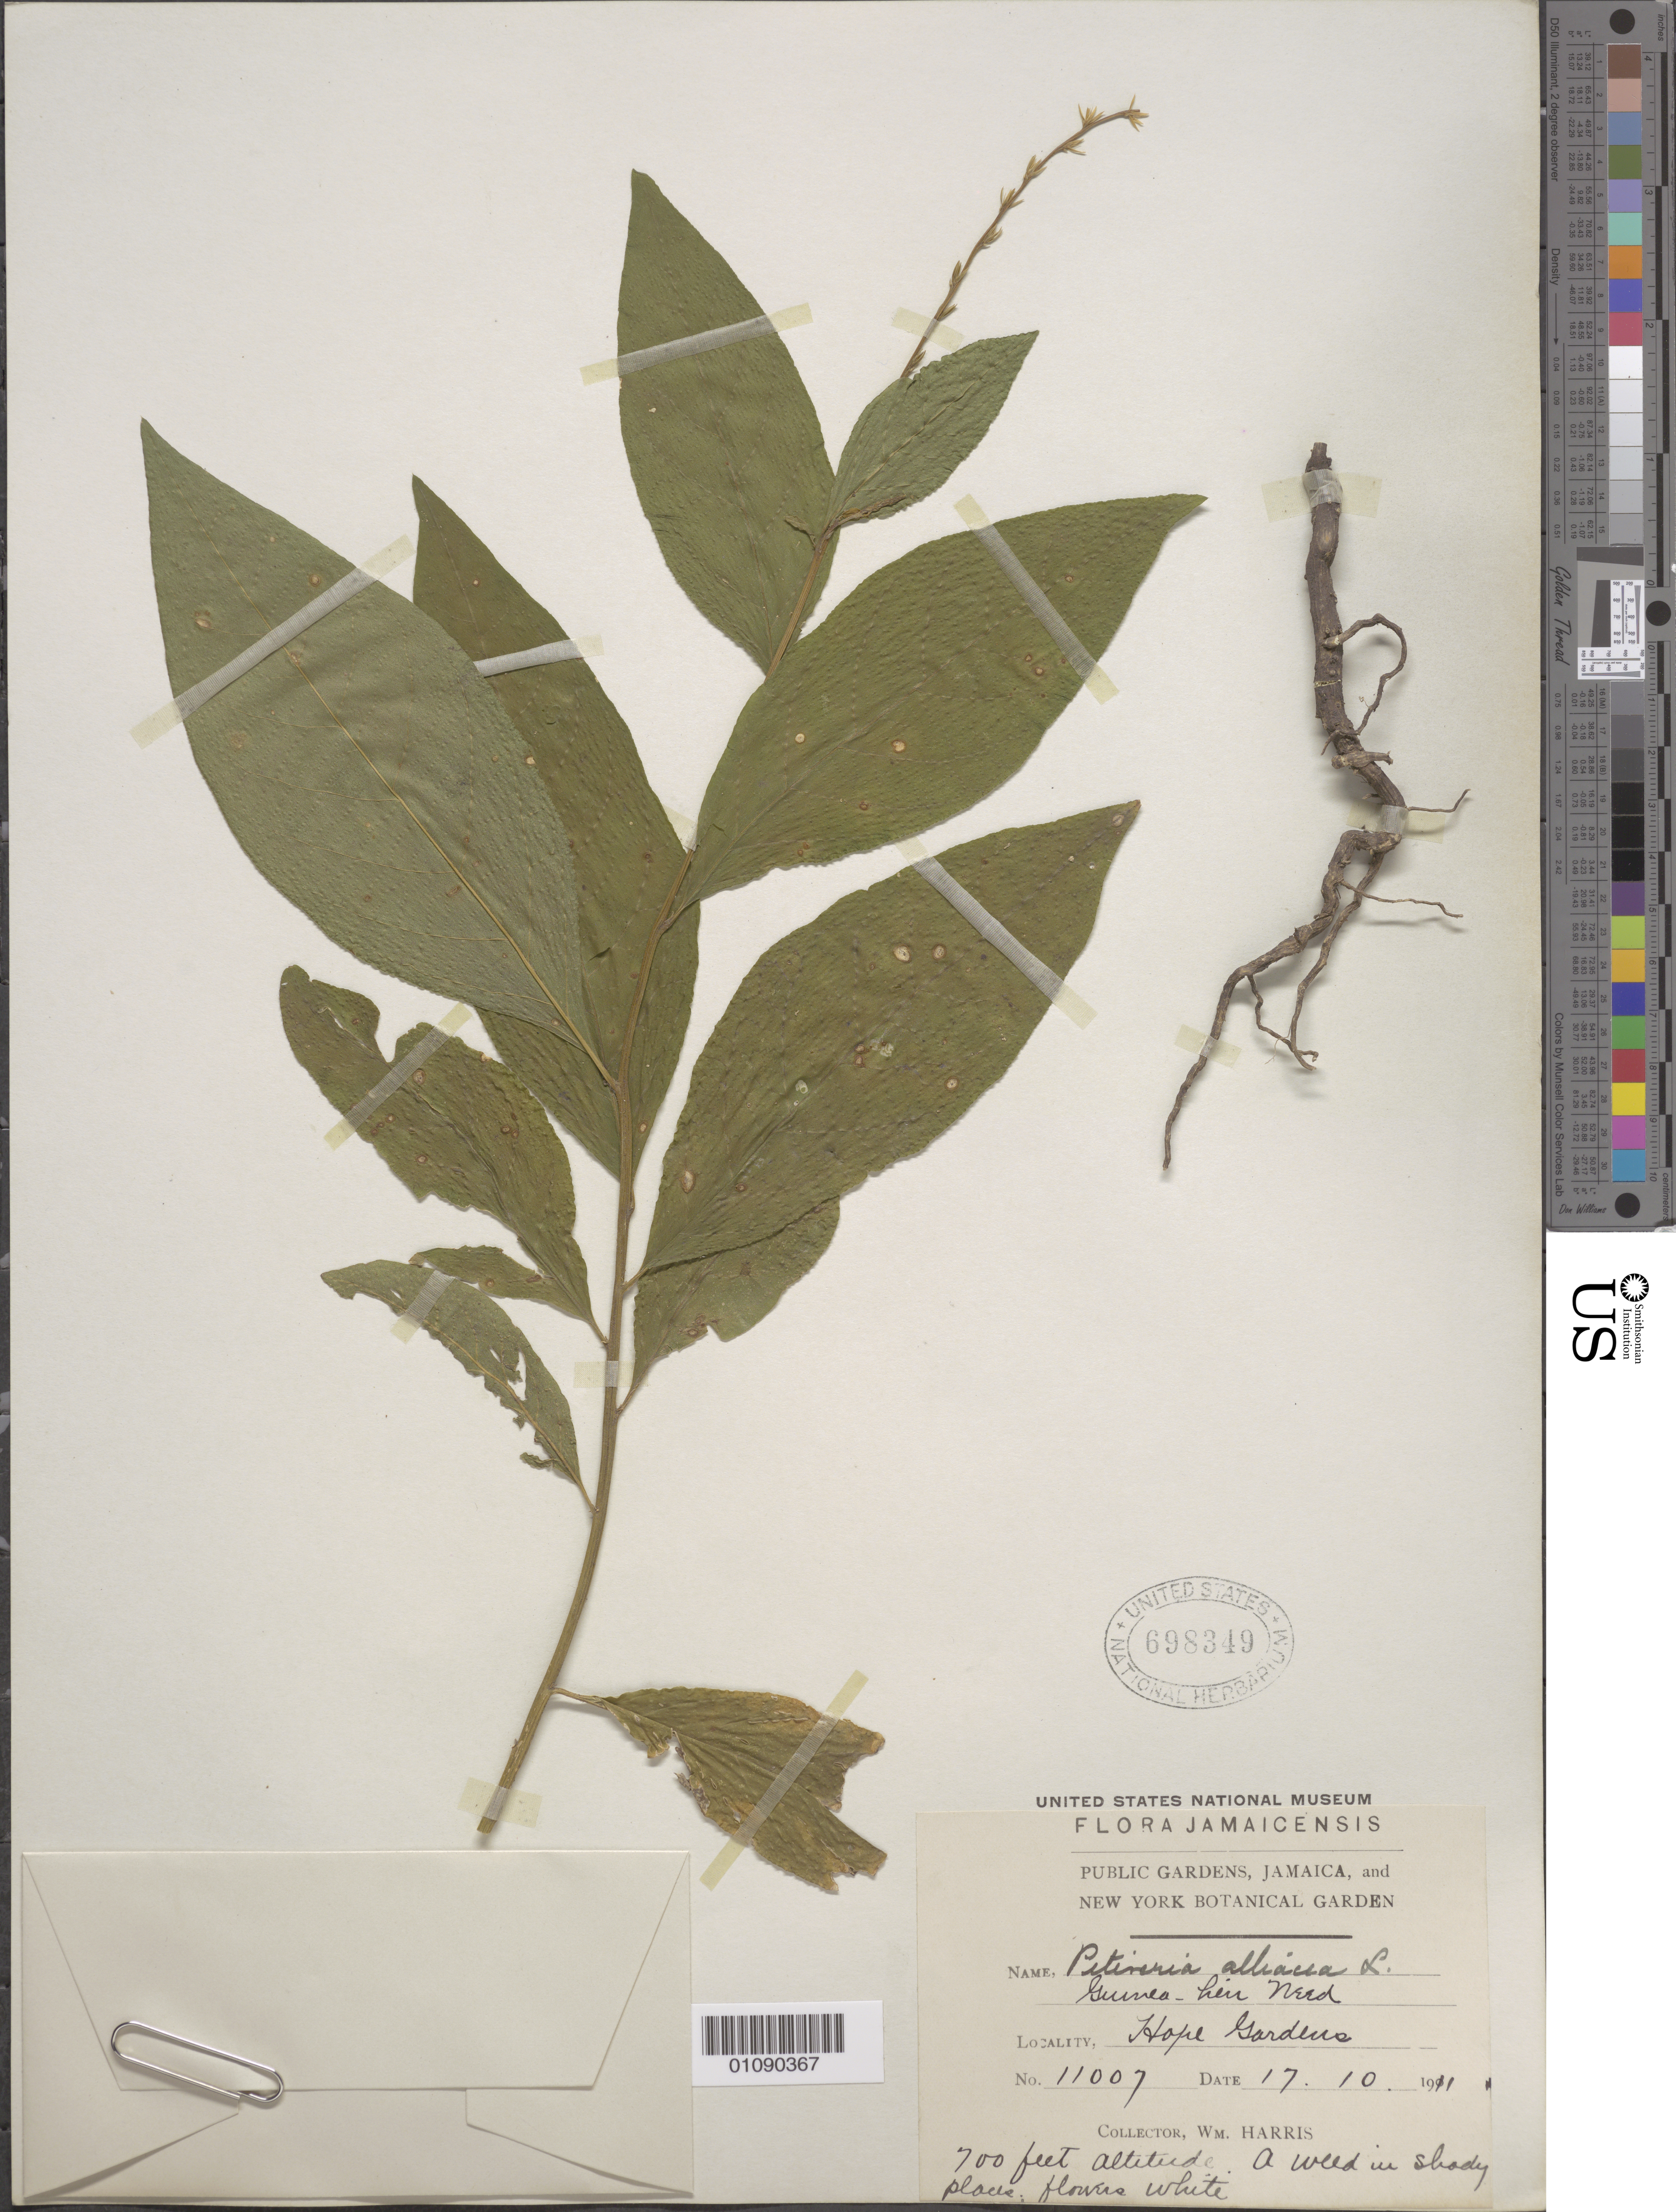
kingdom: Plantae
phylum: Tracheophyta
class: Magnoliopsida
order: Caryophyllales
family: Phytolaccaceae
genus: Petiveria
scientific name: Petiveria alliacea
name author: L.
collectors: W. Harris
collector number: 11007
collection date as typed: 17 Oct 1911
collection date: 1911-10-17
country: Jamaica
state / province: Saint Andrew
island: Jamaica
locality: Hope Gardens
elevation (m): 213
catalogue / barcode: US 698349